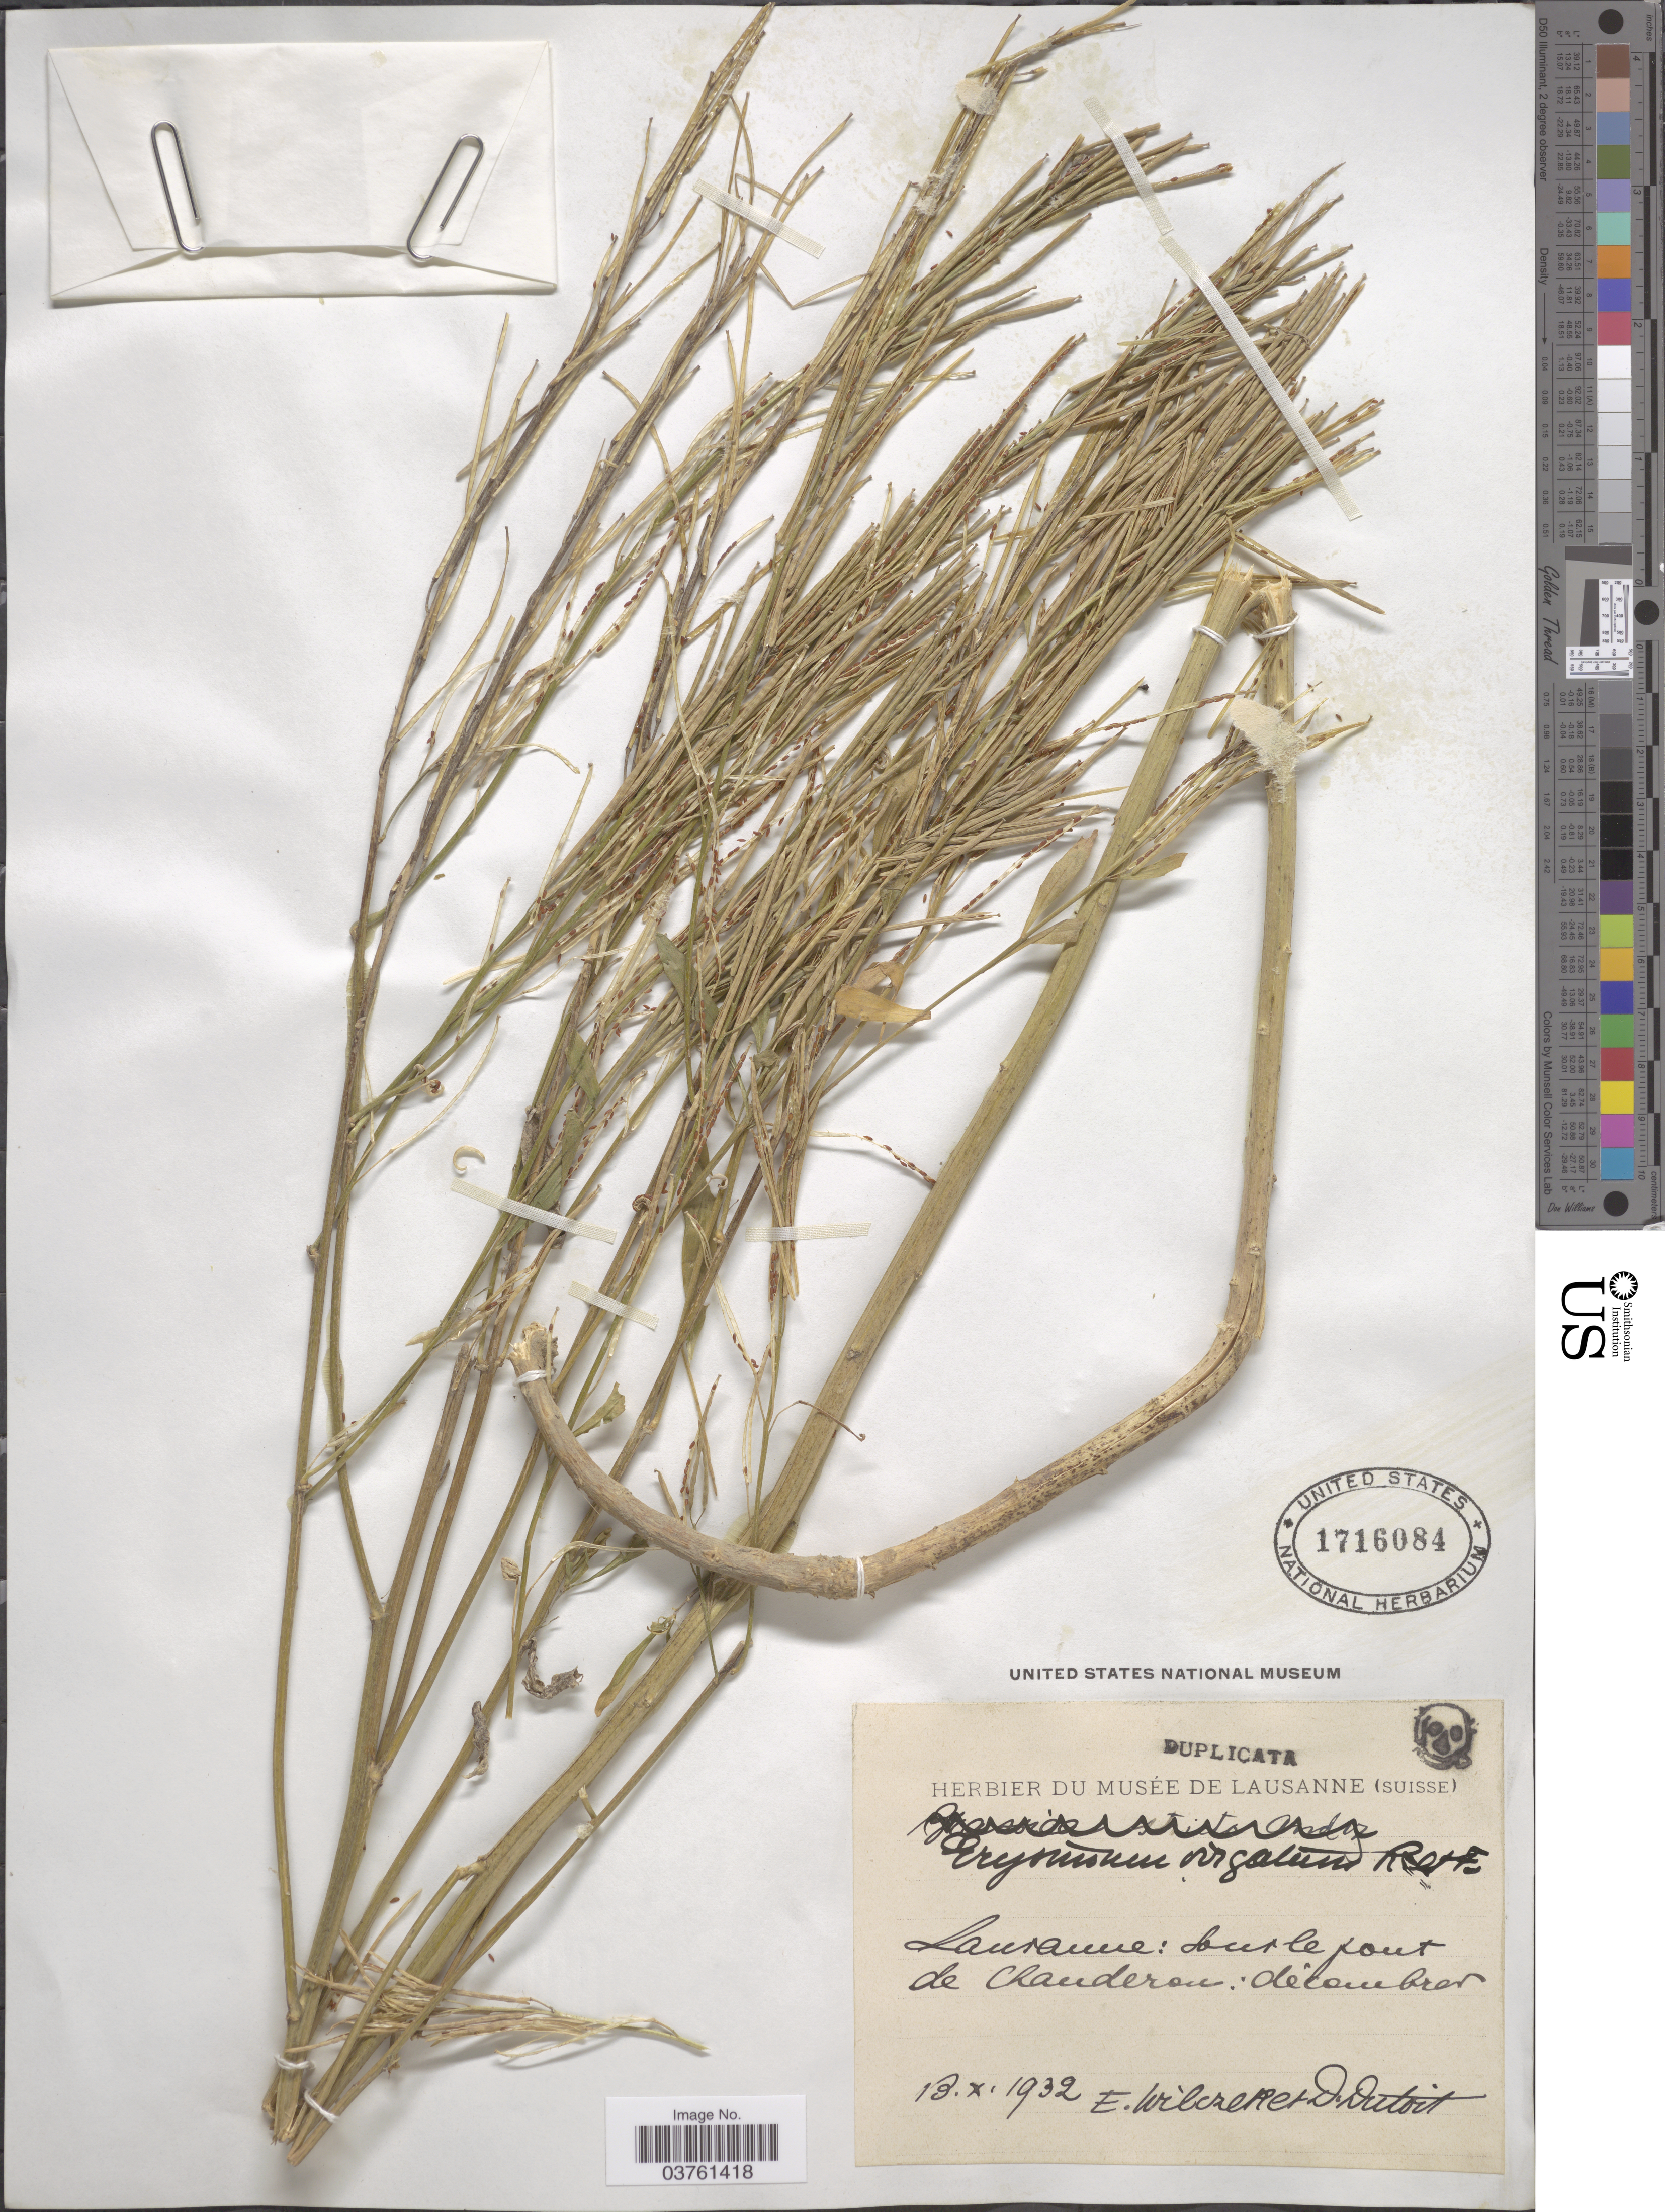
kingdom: Plantae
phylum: Tracheophyta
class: Magnoliopsida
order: Brassicales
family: Brassicaceae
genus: Erysimum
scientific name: Erysimum virgatum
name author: Roth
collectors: E. Wilczek & D. Dutoit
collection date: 1932-10-13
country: Switzerland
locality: Lausanne: Sour le fout de Chauderon: Decombrer.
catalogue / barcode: US 1716084